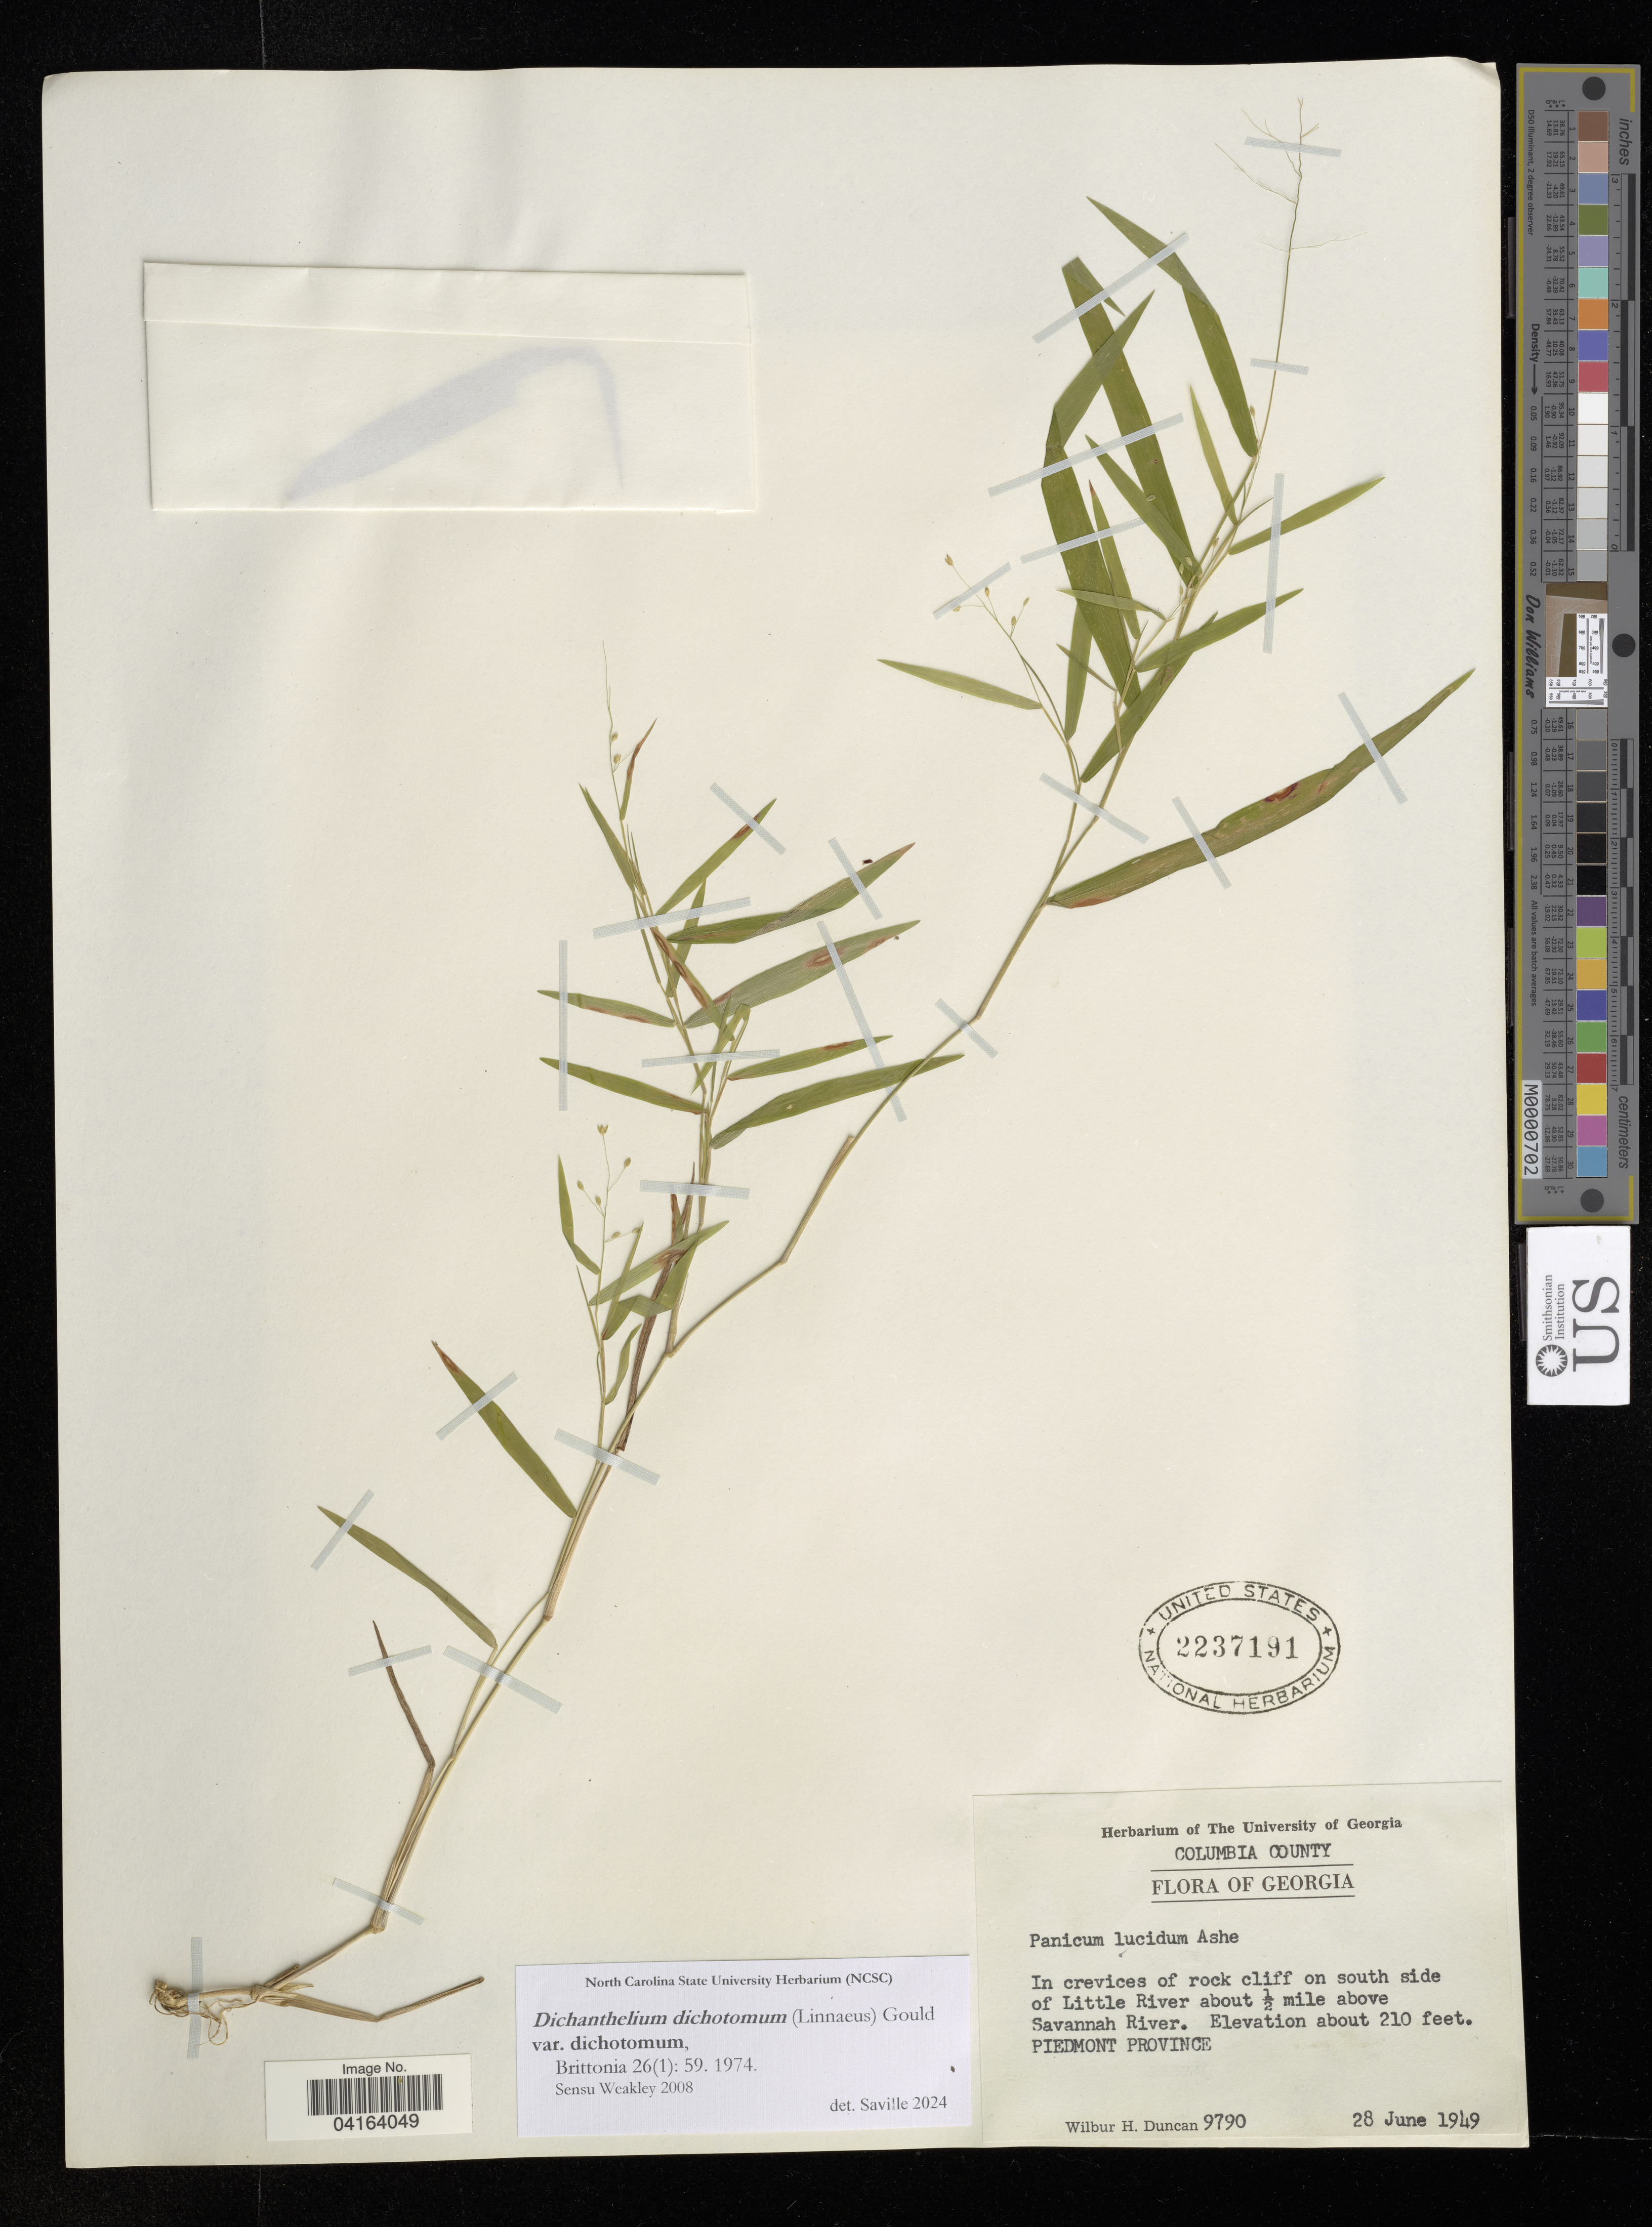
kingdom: Plantae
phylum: Tracheophyta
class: Liliopsida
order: Poales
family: Poaceae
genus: Dichanthelium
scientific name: Dichanthelium dichotomum var. dichotomum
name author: (L.) Gould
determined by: Saville, A. C., (NCSC), North Carolina State University (UNITED STATES)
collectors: W. H. Duncan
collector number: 9790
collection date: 1949-06-28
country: United States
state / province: Georgia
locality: In crevices of rock cliff on south side of Little River about ½ mile above Savannah River. PIEDMONT PROVINCE.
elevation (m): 64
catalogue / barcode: US 2237191